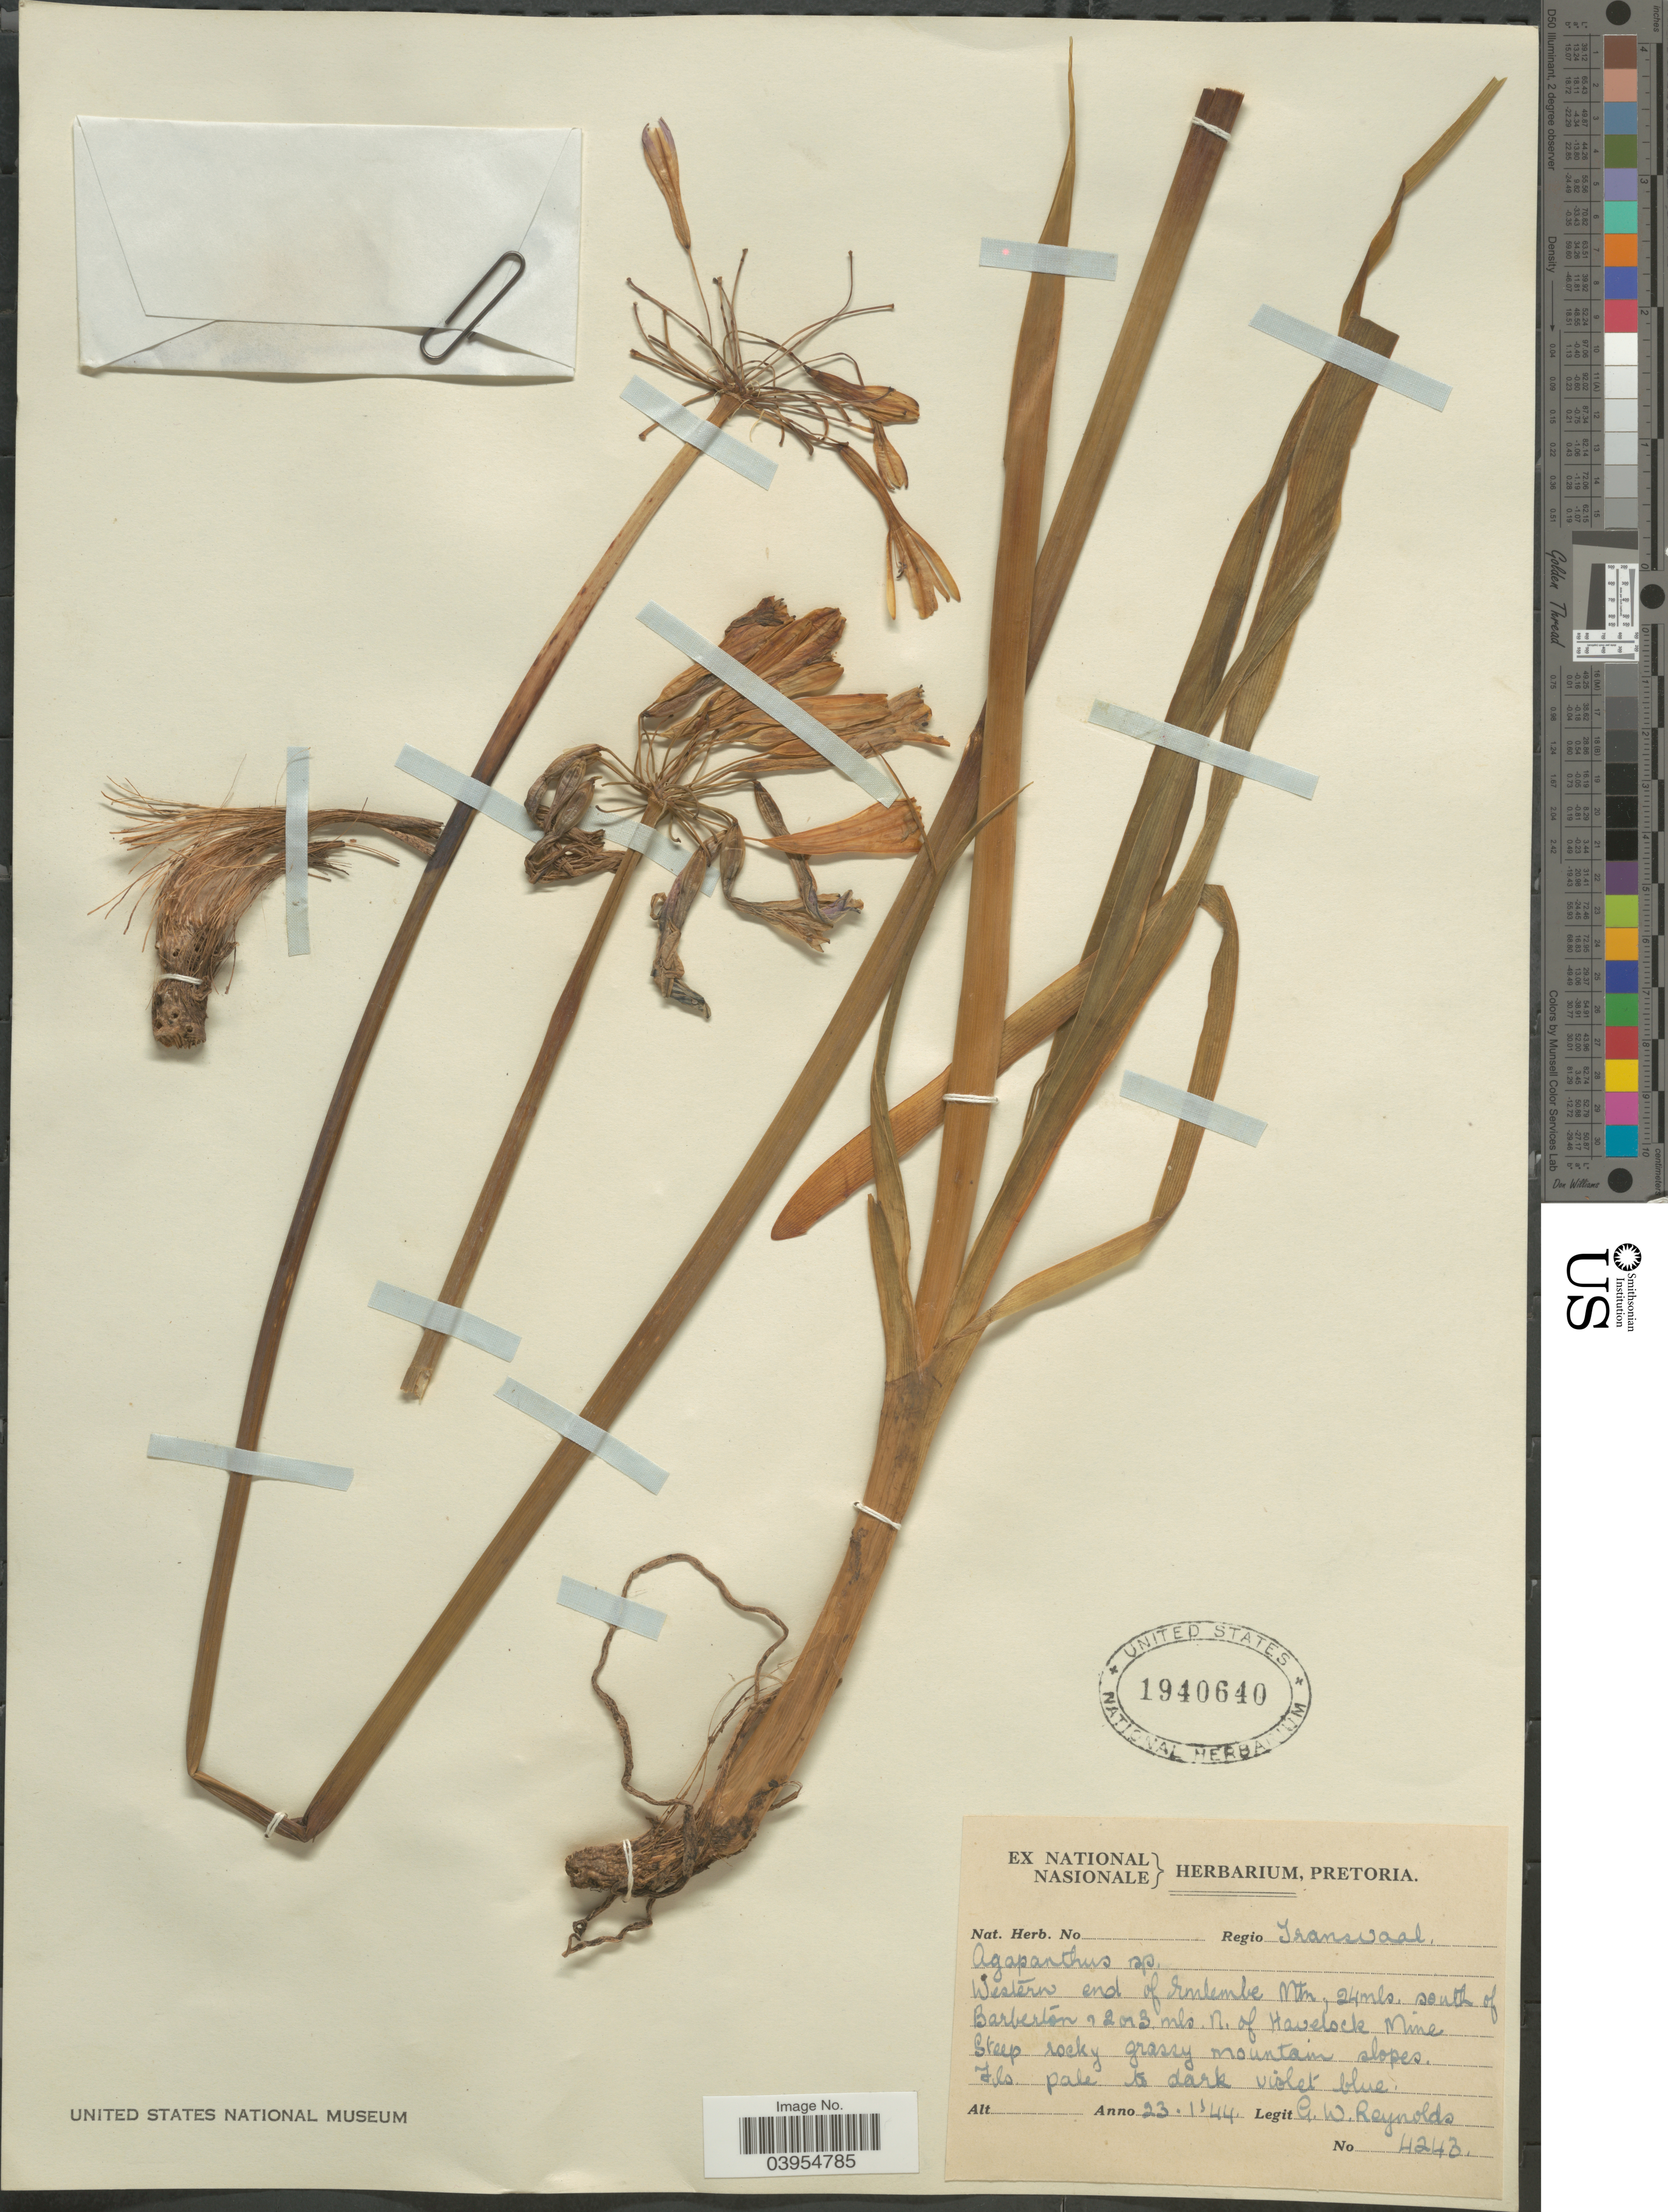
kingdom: Plantae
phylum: Tracheophyta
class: Liliopsida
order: Asparagales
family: Amaryllidaceae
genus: Agapanthus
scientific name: Agapanthus sp.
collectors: G. Reynolds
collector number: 4243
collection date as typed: Transcribed d/m/y: 23/1/44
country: South Africa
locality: Regio Transvaal. Western end of Emlembe Mtn., 24mls. south of Barberton 2 or 3 mls. N. of Havelock Mine.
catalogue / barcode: US 1940640